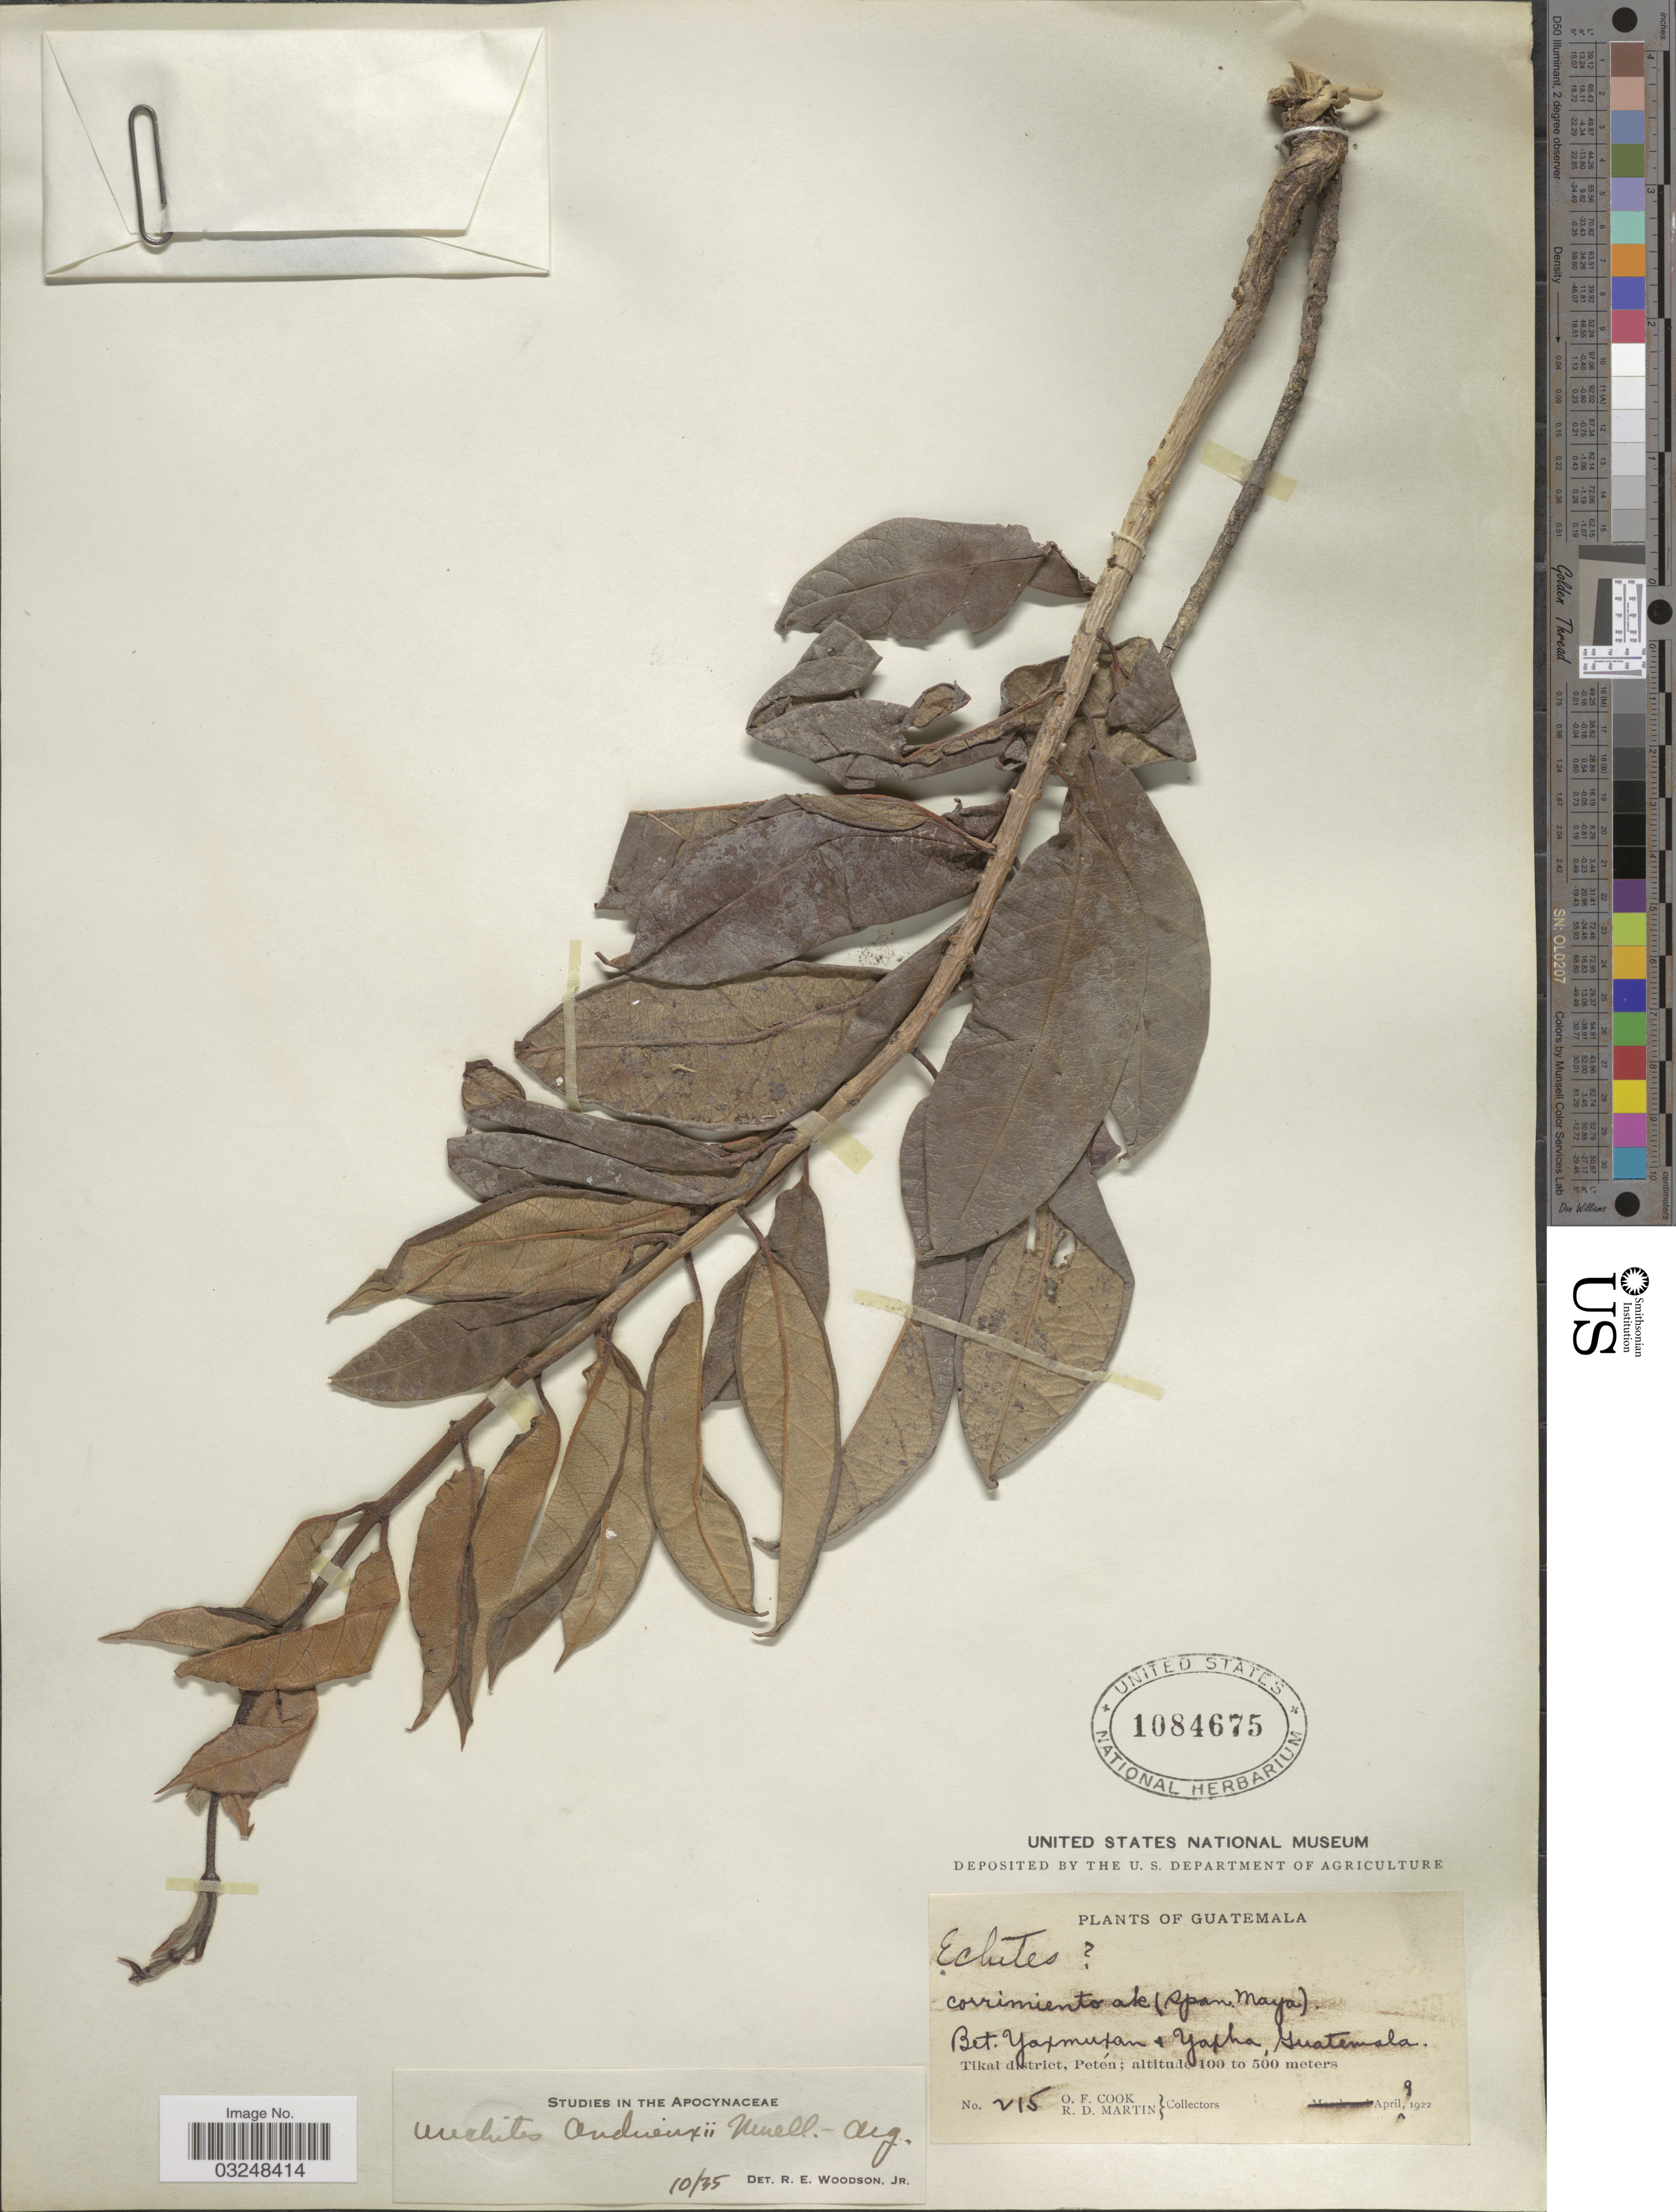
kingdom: Plantae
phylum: Tracheophyta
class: Magnoliopsida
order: Gentianales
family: Apocynaceae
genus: Urechites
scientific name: Urechites andrieuxii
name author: Müll. Arg.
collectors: O. F. Cook & R. D. Martin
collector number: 215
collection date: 1922-04-09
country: Guatemala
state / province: El Petén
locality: Bet. Yaxmuxan & Yaxha, Guatemala, Tikal district, Petén.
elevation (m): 100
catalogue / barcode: US 1084675